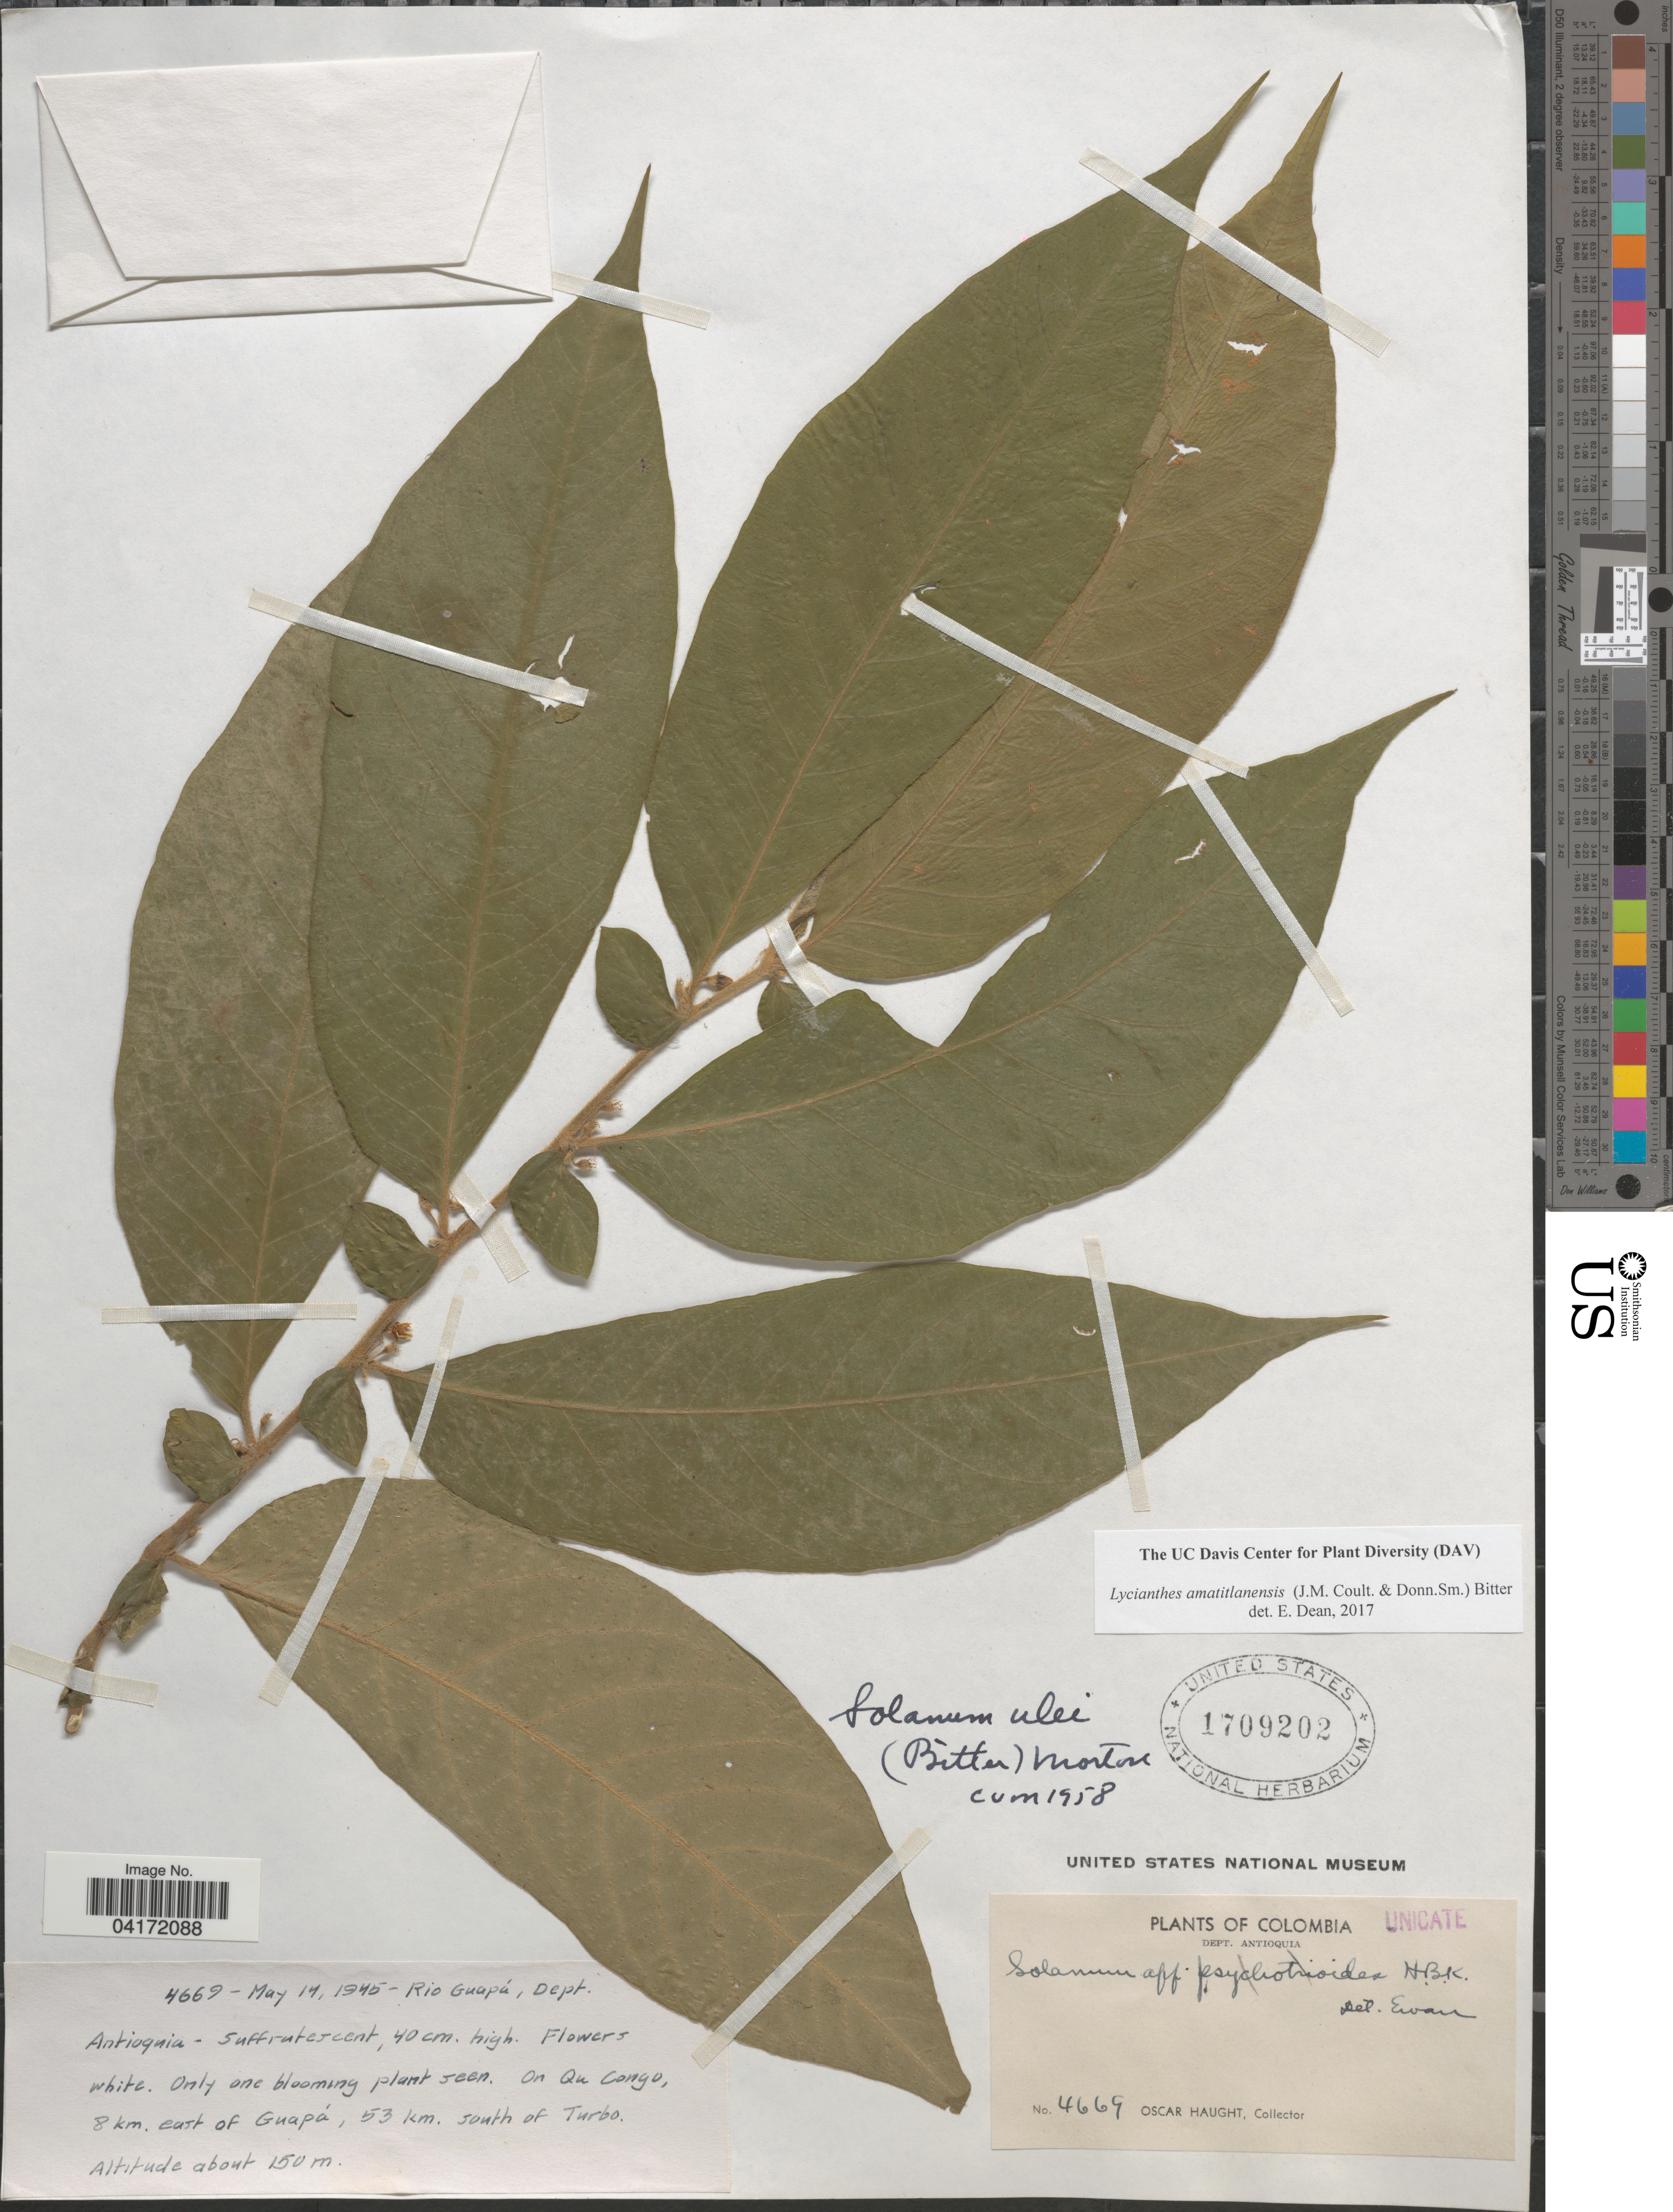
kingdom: Plantae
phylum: Tracheophyta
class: Magnoliopsida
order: Solanales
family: Solanaceae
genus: Lycianthes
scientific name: Lycianthes amatitlanensis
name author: (J.M. Coult. & Donn. Sm.) Bitter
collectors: O. L. Haught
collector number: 4669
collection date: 1945-05-14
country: Colombia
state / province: Antioquia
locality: Rio Guapá, Dept. Antioquia. On Qu Congo, 8 km. east of Guapá, 53 km. south of Turbo.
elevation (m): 150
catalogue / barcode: US 1709202